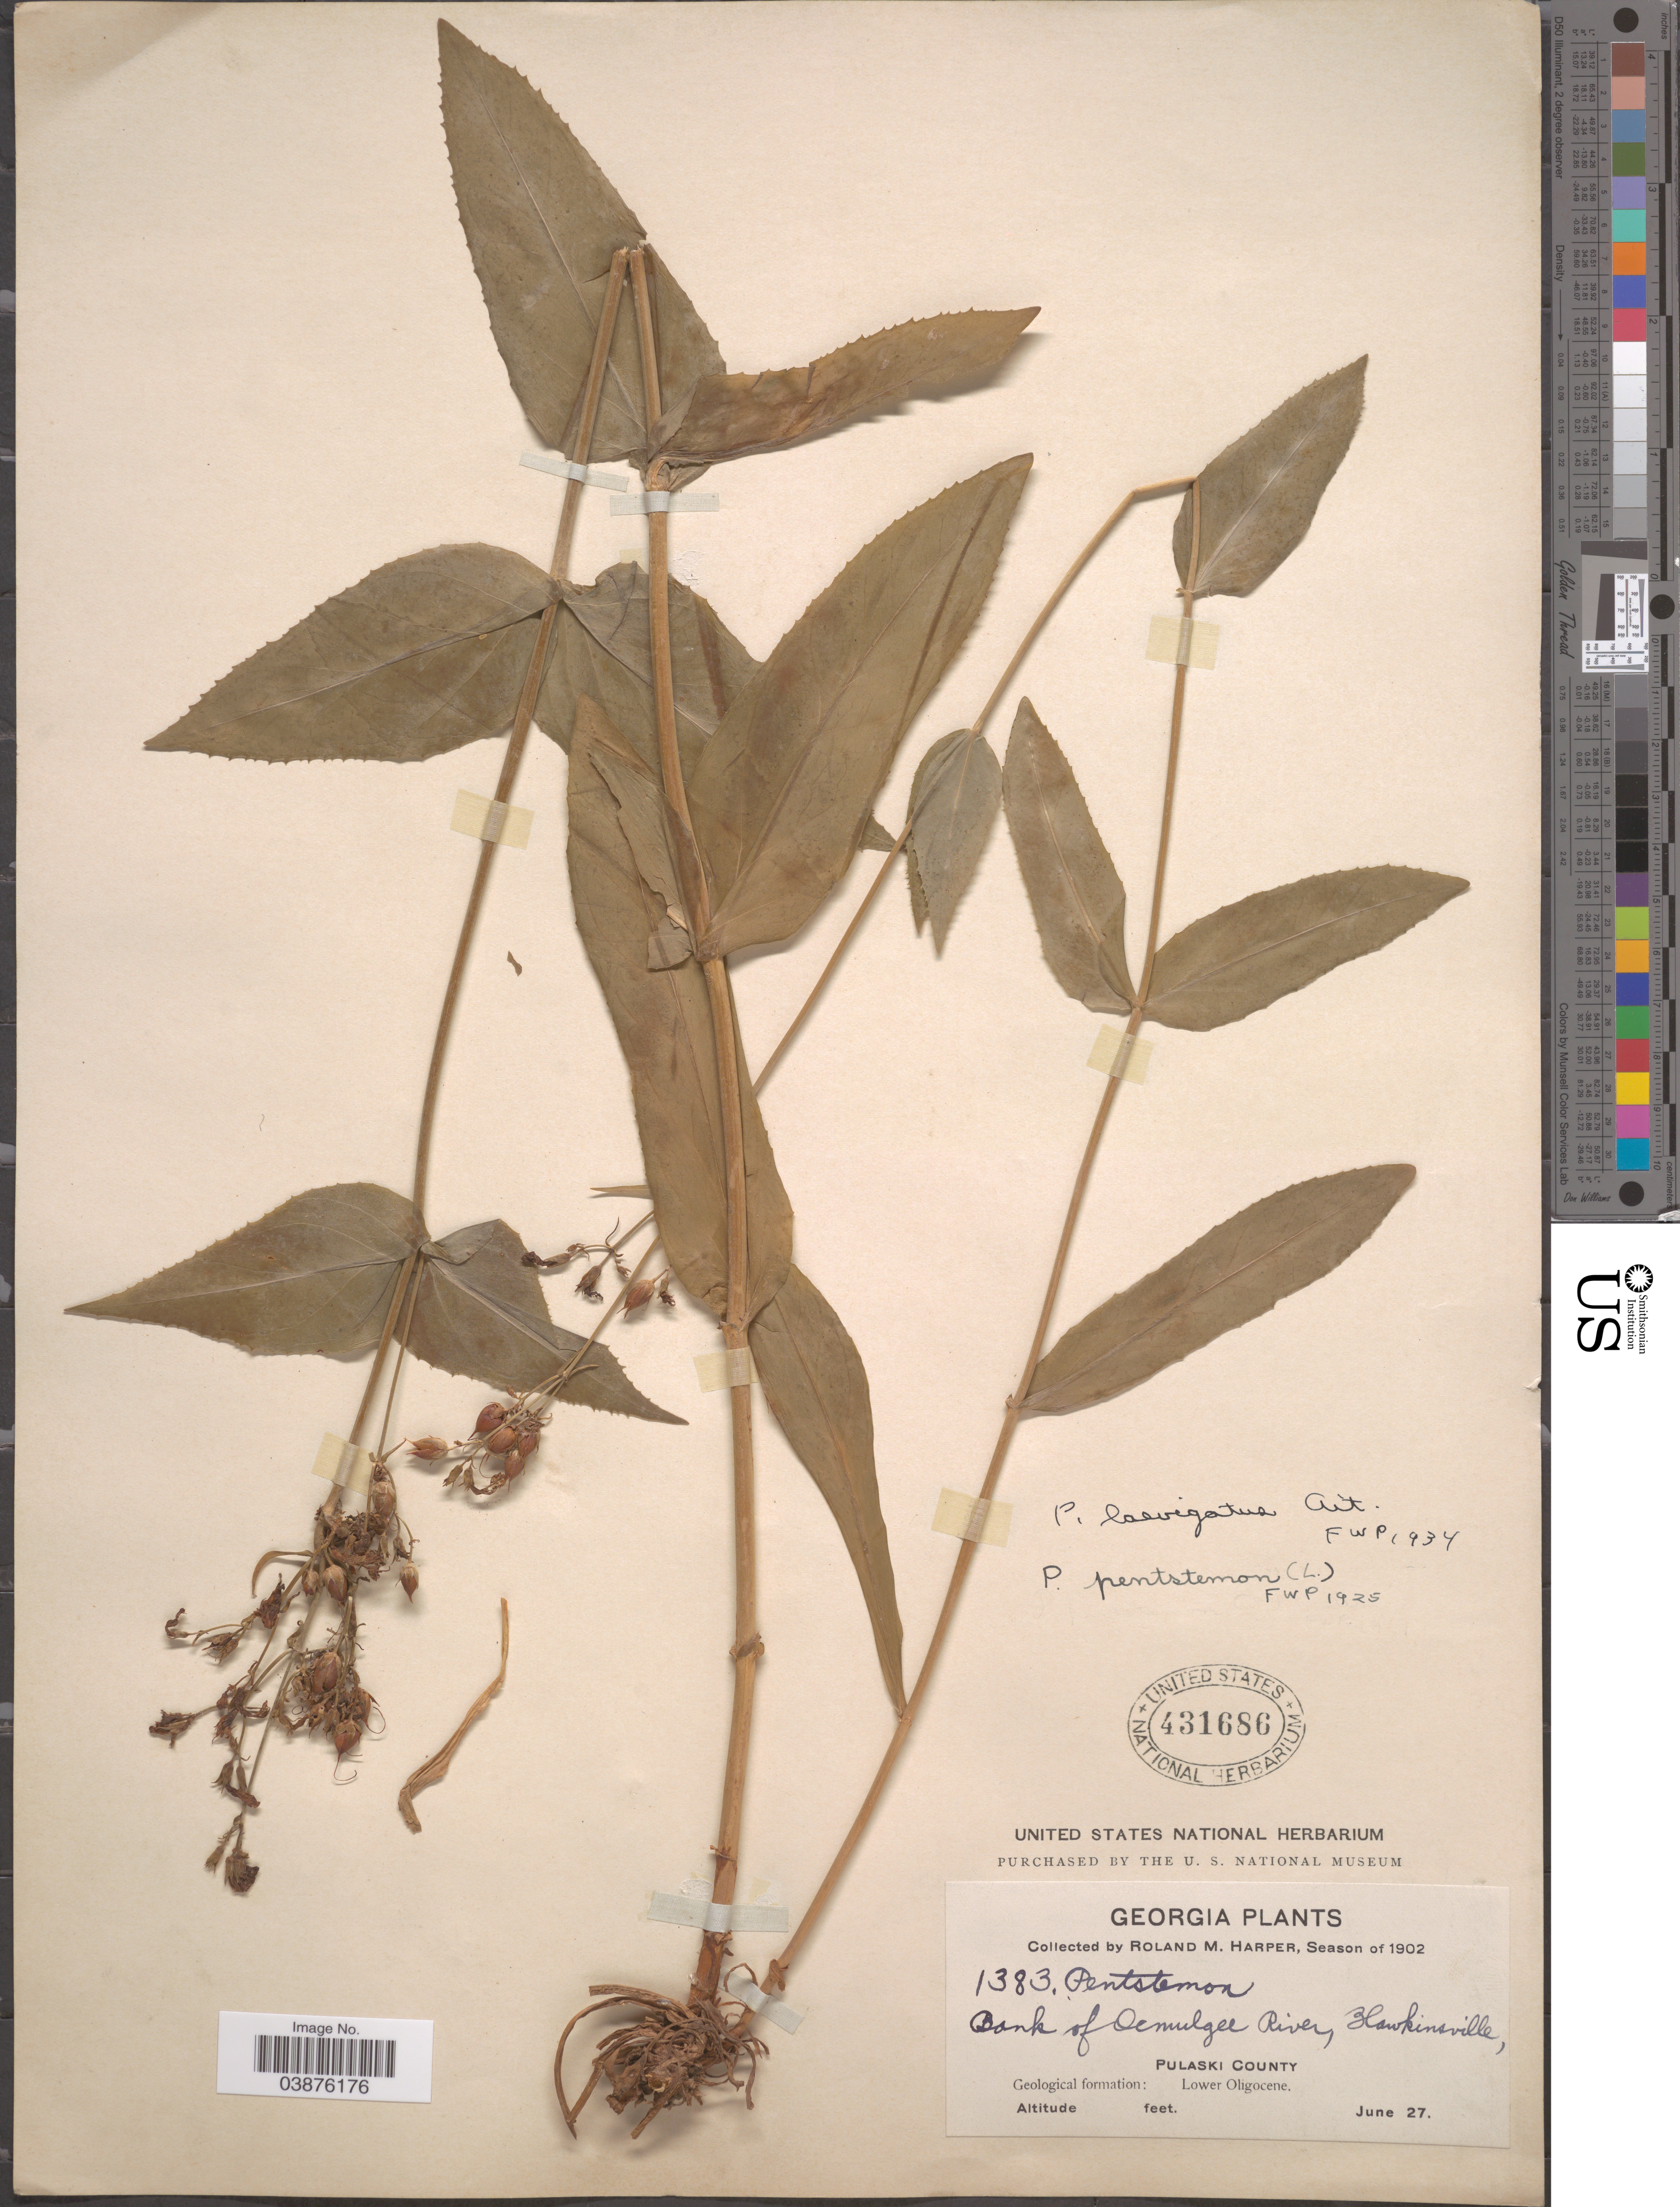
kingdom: Plantae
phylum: Tracheophyta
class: Magnoliopsida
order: Lamiales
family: Plantaginaceae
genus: Penstemon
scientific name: Penstemon laevigatus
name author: Aiton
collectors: R. M. Harper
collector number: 1383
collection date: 1902-06-27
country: United States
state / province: Georgia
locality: Bank of Ocmulgee River, Blawkinsville, Pulaski County. Geological formation: Lower Oligocene.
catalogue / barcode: US 431686